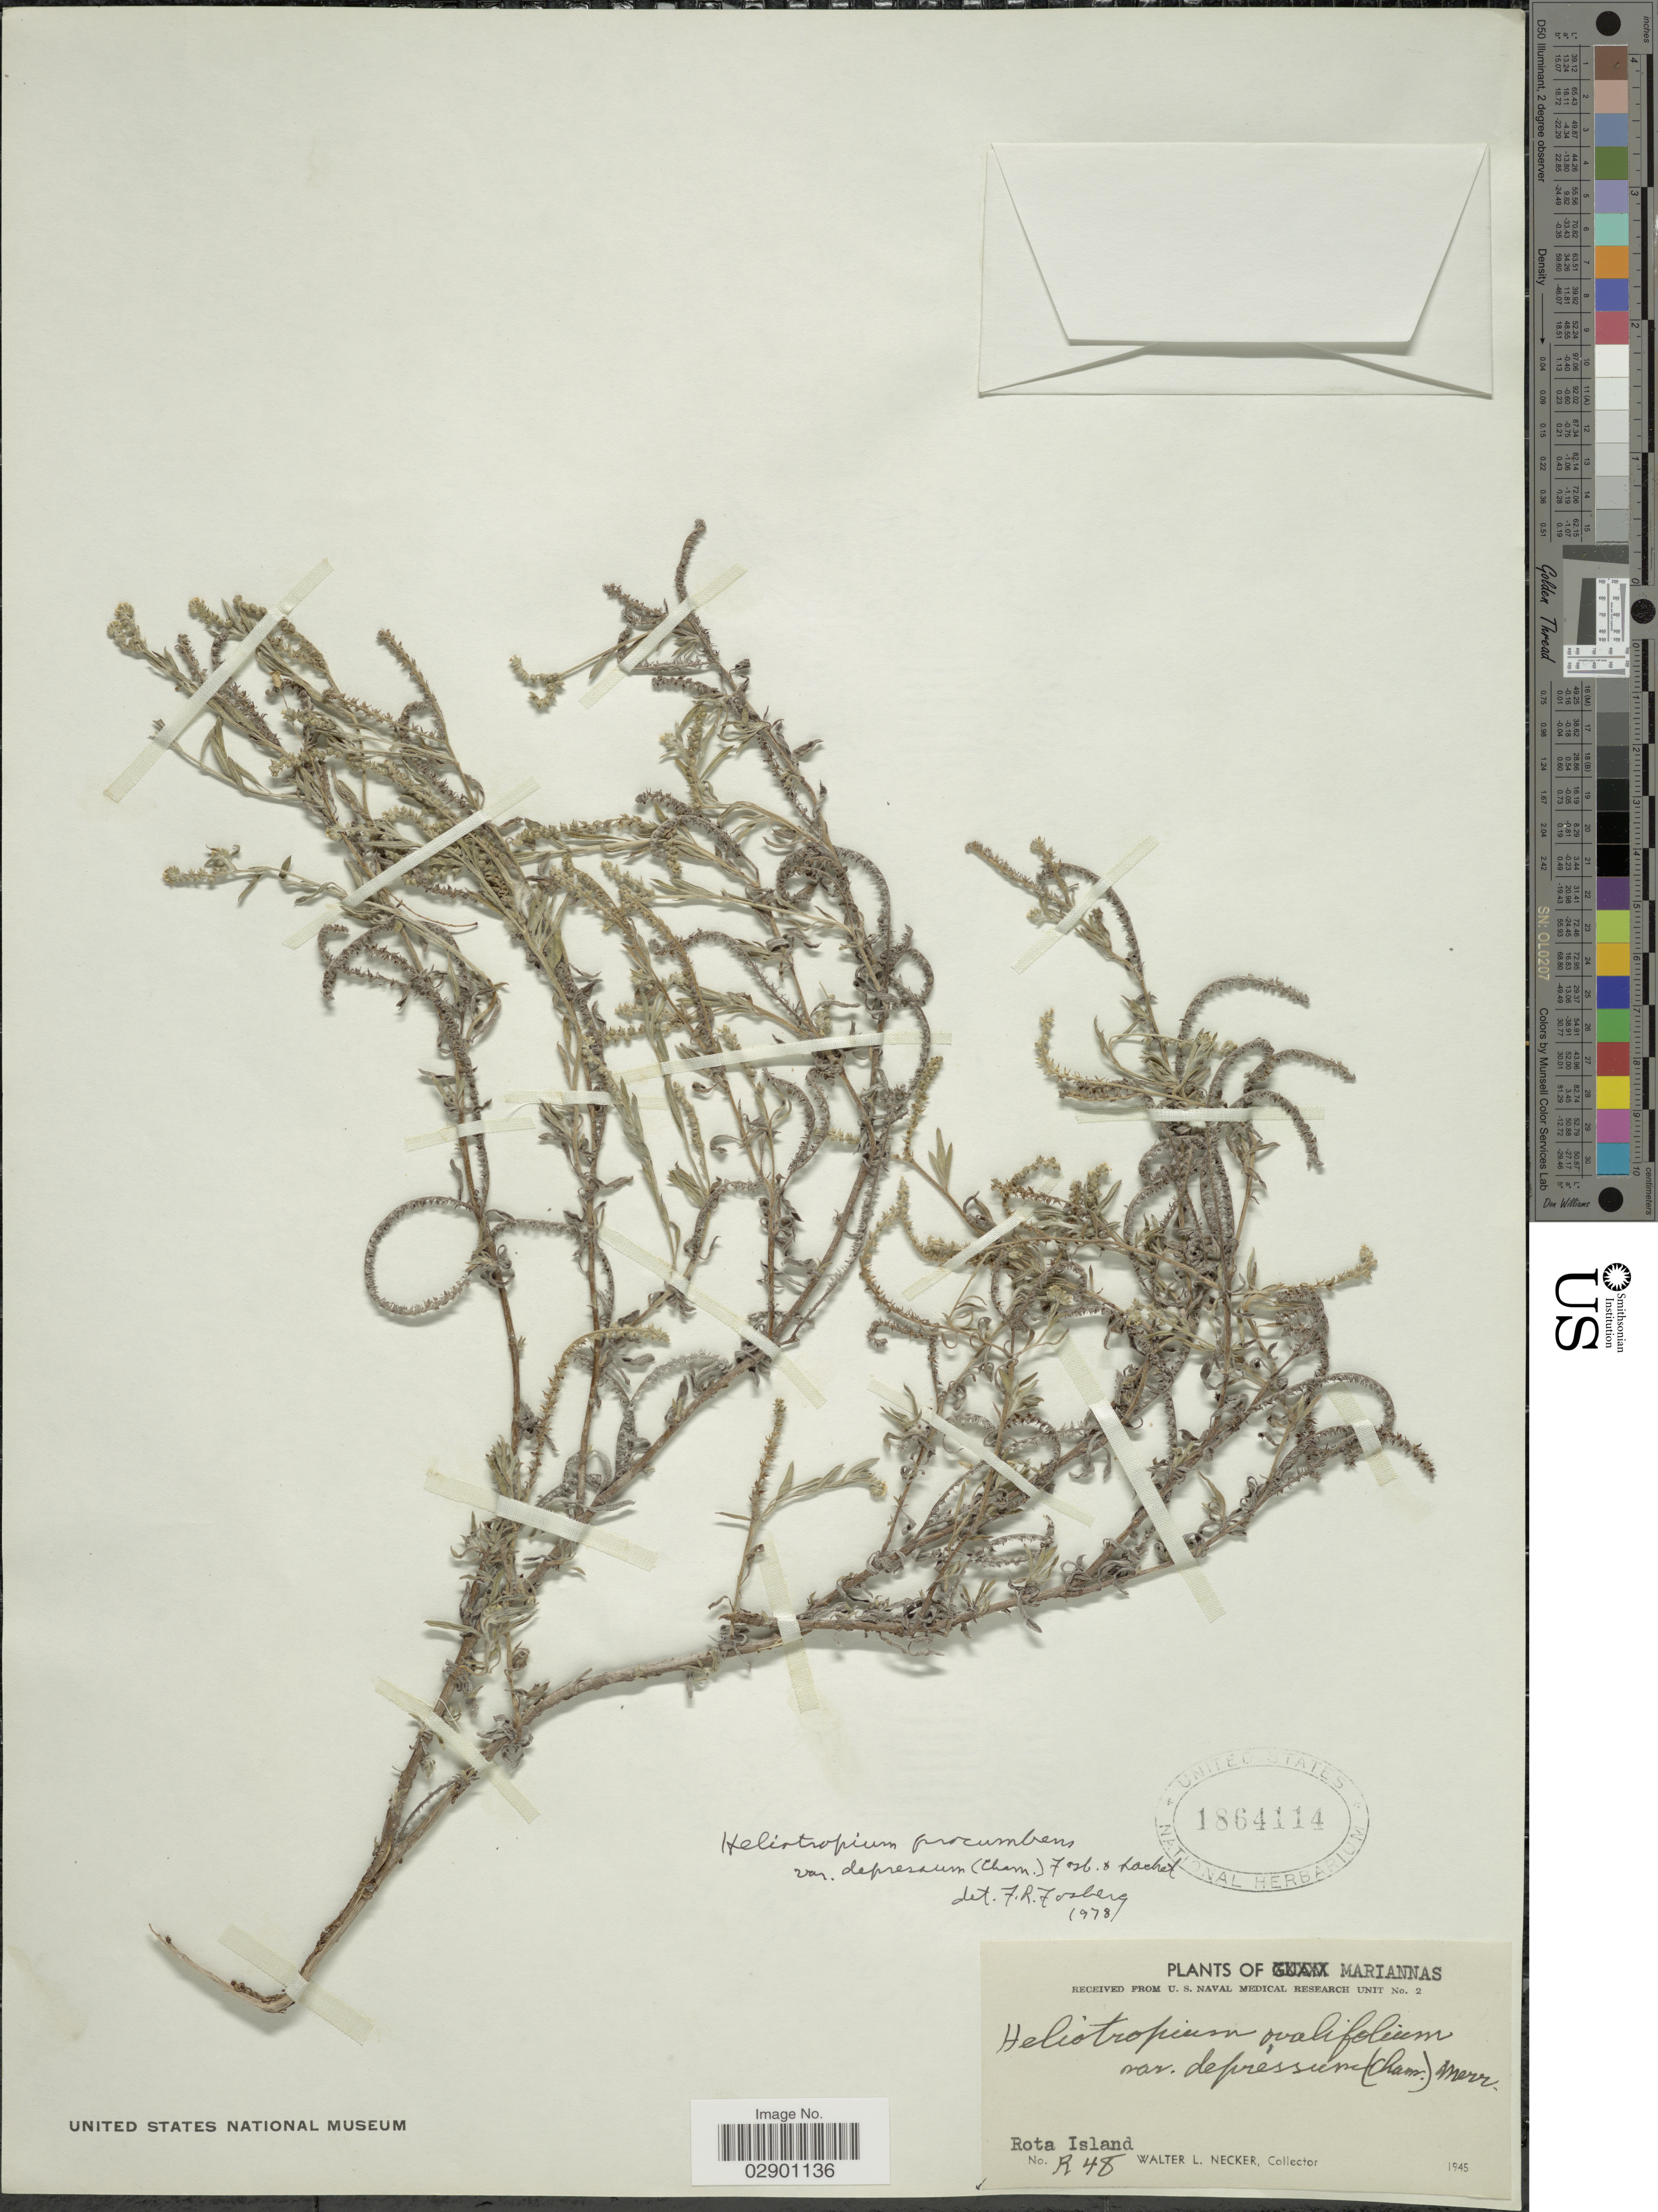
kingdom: Plantae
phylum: Tracheophyta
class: Magnoliopsida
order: Boraginales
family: Heliotropiaceae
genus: Heliotropium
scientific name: Heliotropium procumbens var. depressum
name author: (Cham.) Fosberg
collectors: W. L. Necker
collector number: R48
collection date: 1945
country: Northern Mariana Islands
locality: Mariannas. Rota Island.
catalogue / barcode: US 1864114